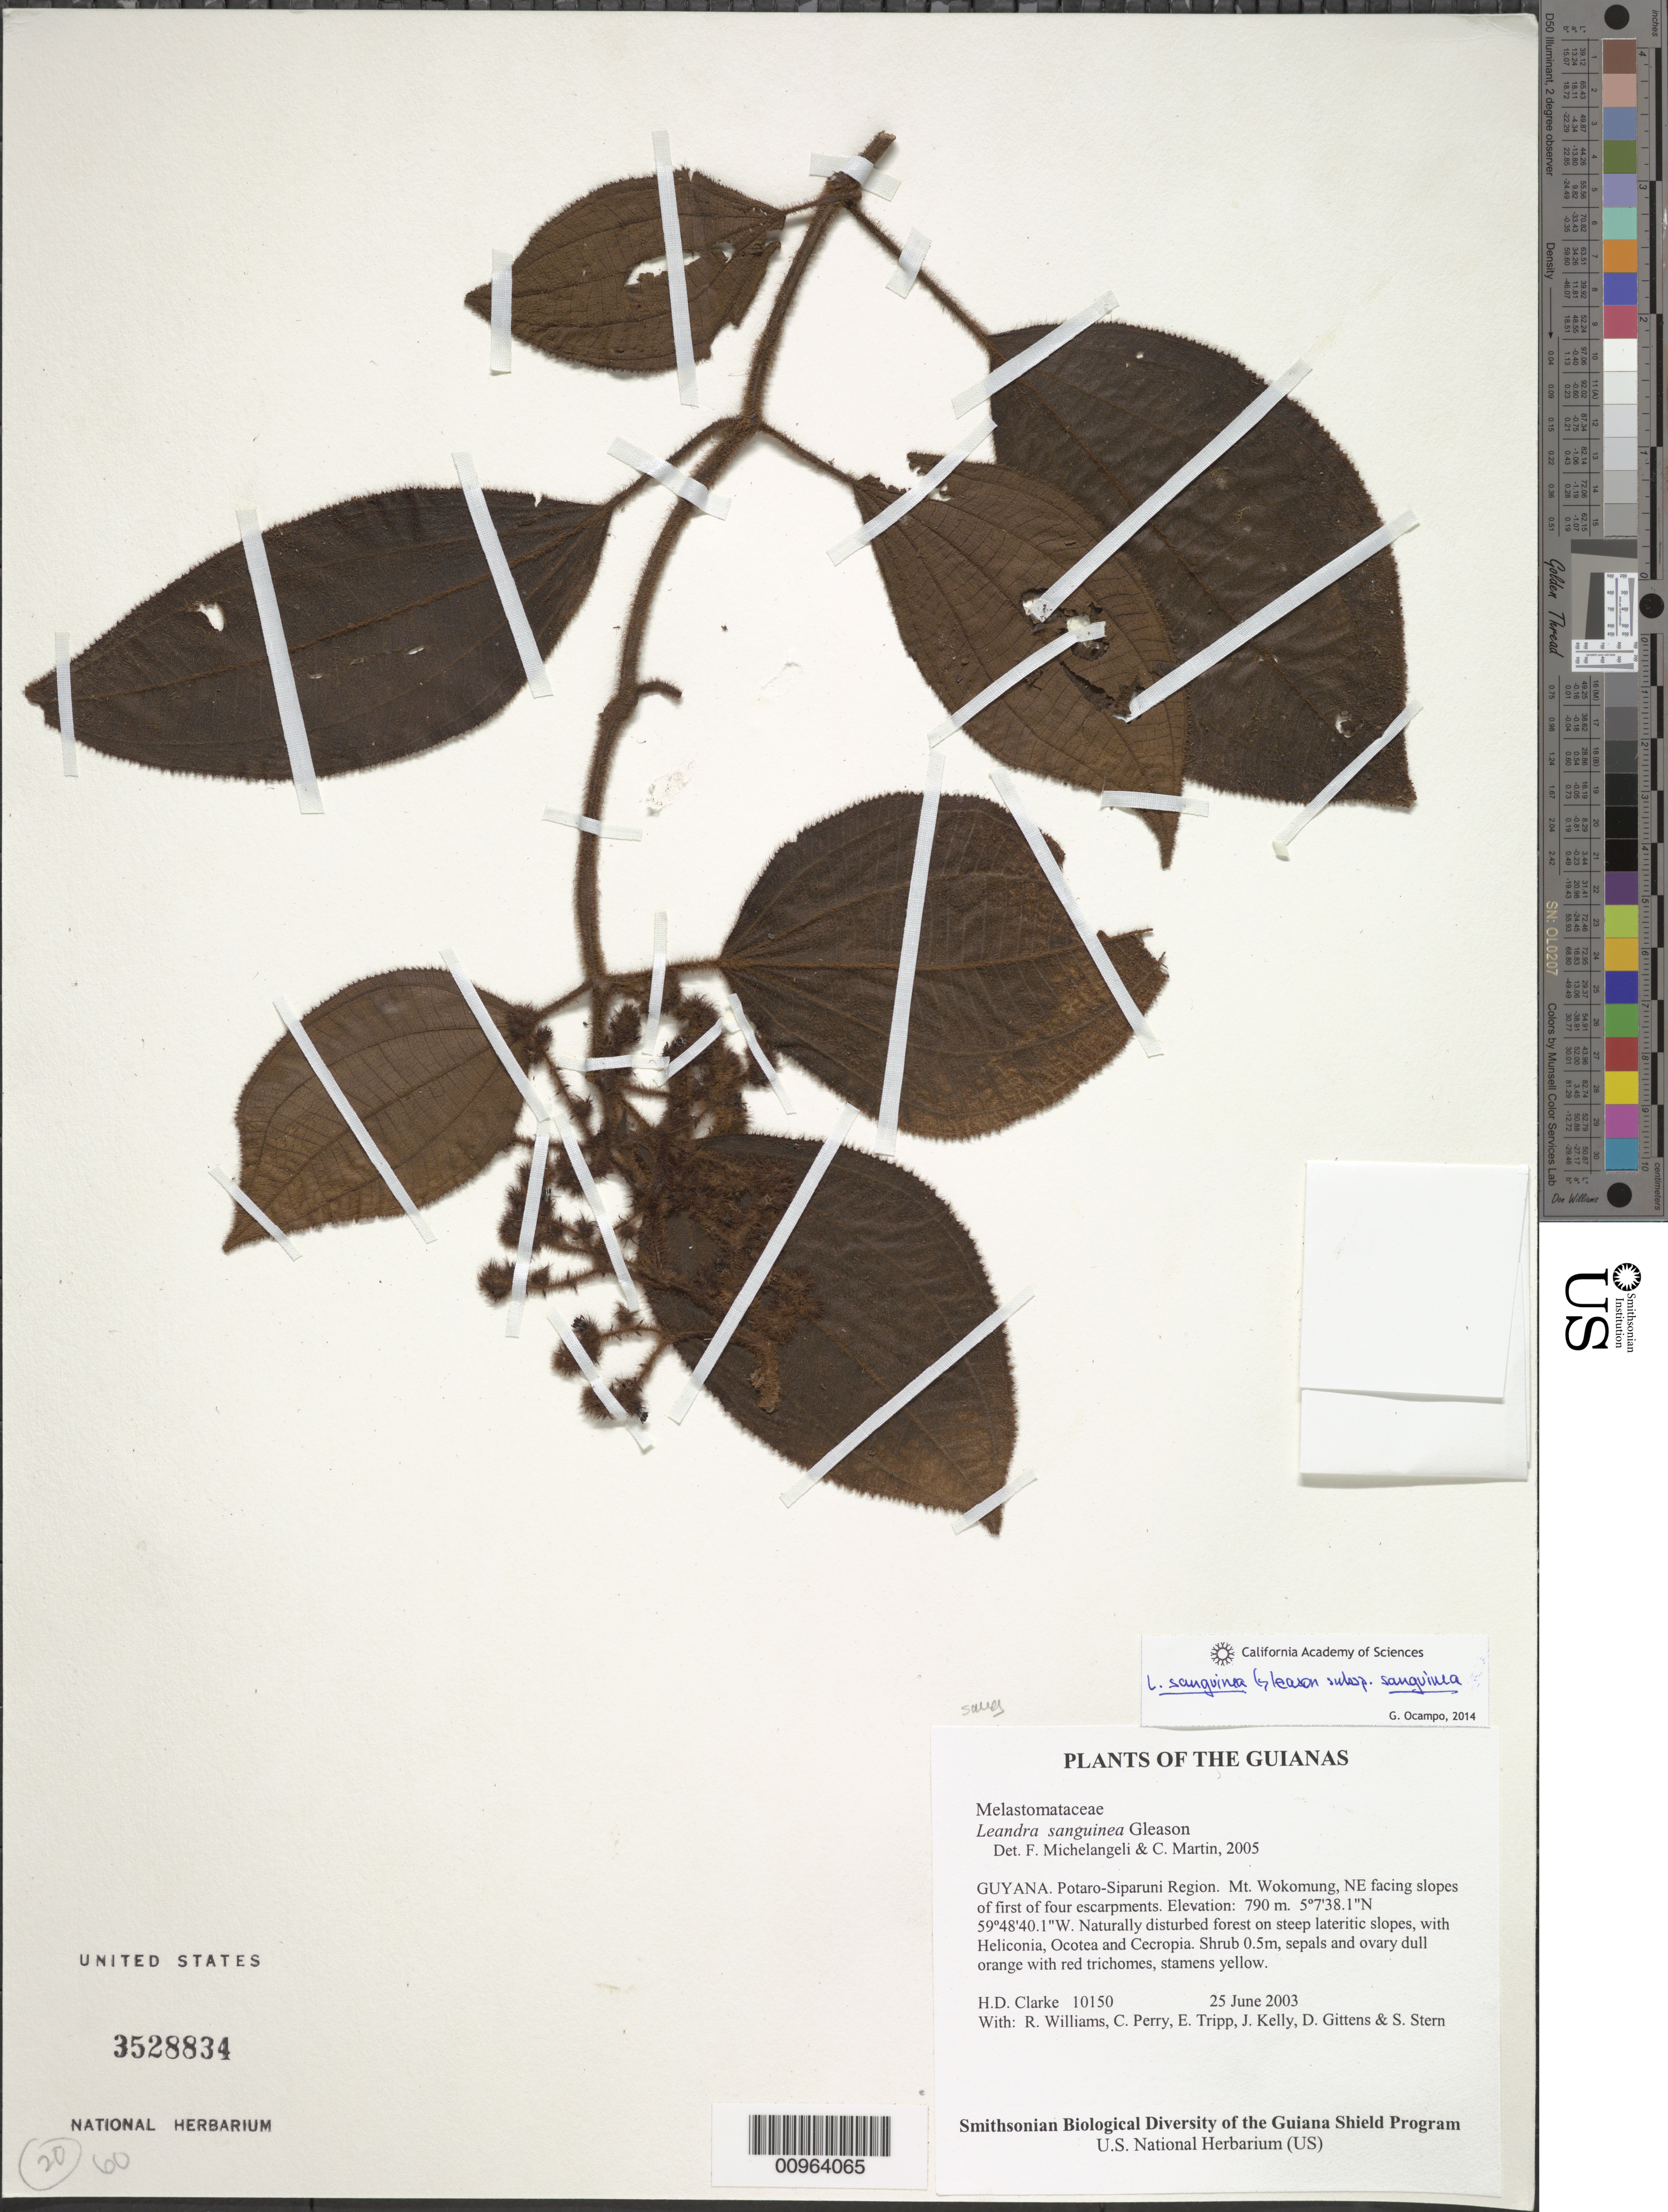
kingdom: Plantae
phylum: Tracheophyta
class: Magnoliopsida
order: Myrtales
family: Melastomataceae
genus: Leandra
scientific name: Leandra sanguinea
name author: Gleason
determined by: Michelangeli, F. A.; Martin, C.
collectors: H. D. Clarke, R. Williams, C. Perry, E. Tripp, J. Kelly, D. Gittens & S. R. Stern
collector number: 10150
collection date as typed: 25 June 2003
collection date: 2003-06-25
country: Guyana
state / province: Potaro-Siparuni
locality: Mt. Wokomung, NE facing slopes of first of four escarpments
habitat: Naturally disturbed forest on steep lateritic slopes, with Heliconia, Ocotea and Cecropia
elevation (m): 790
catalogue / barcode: US 3528834